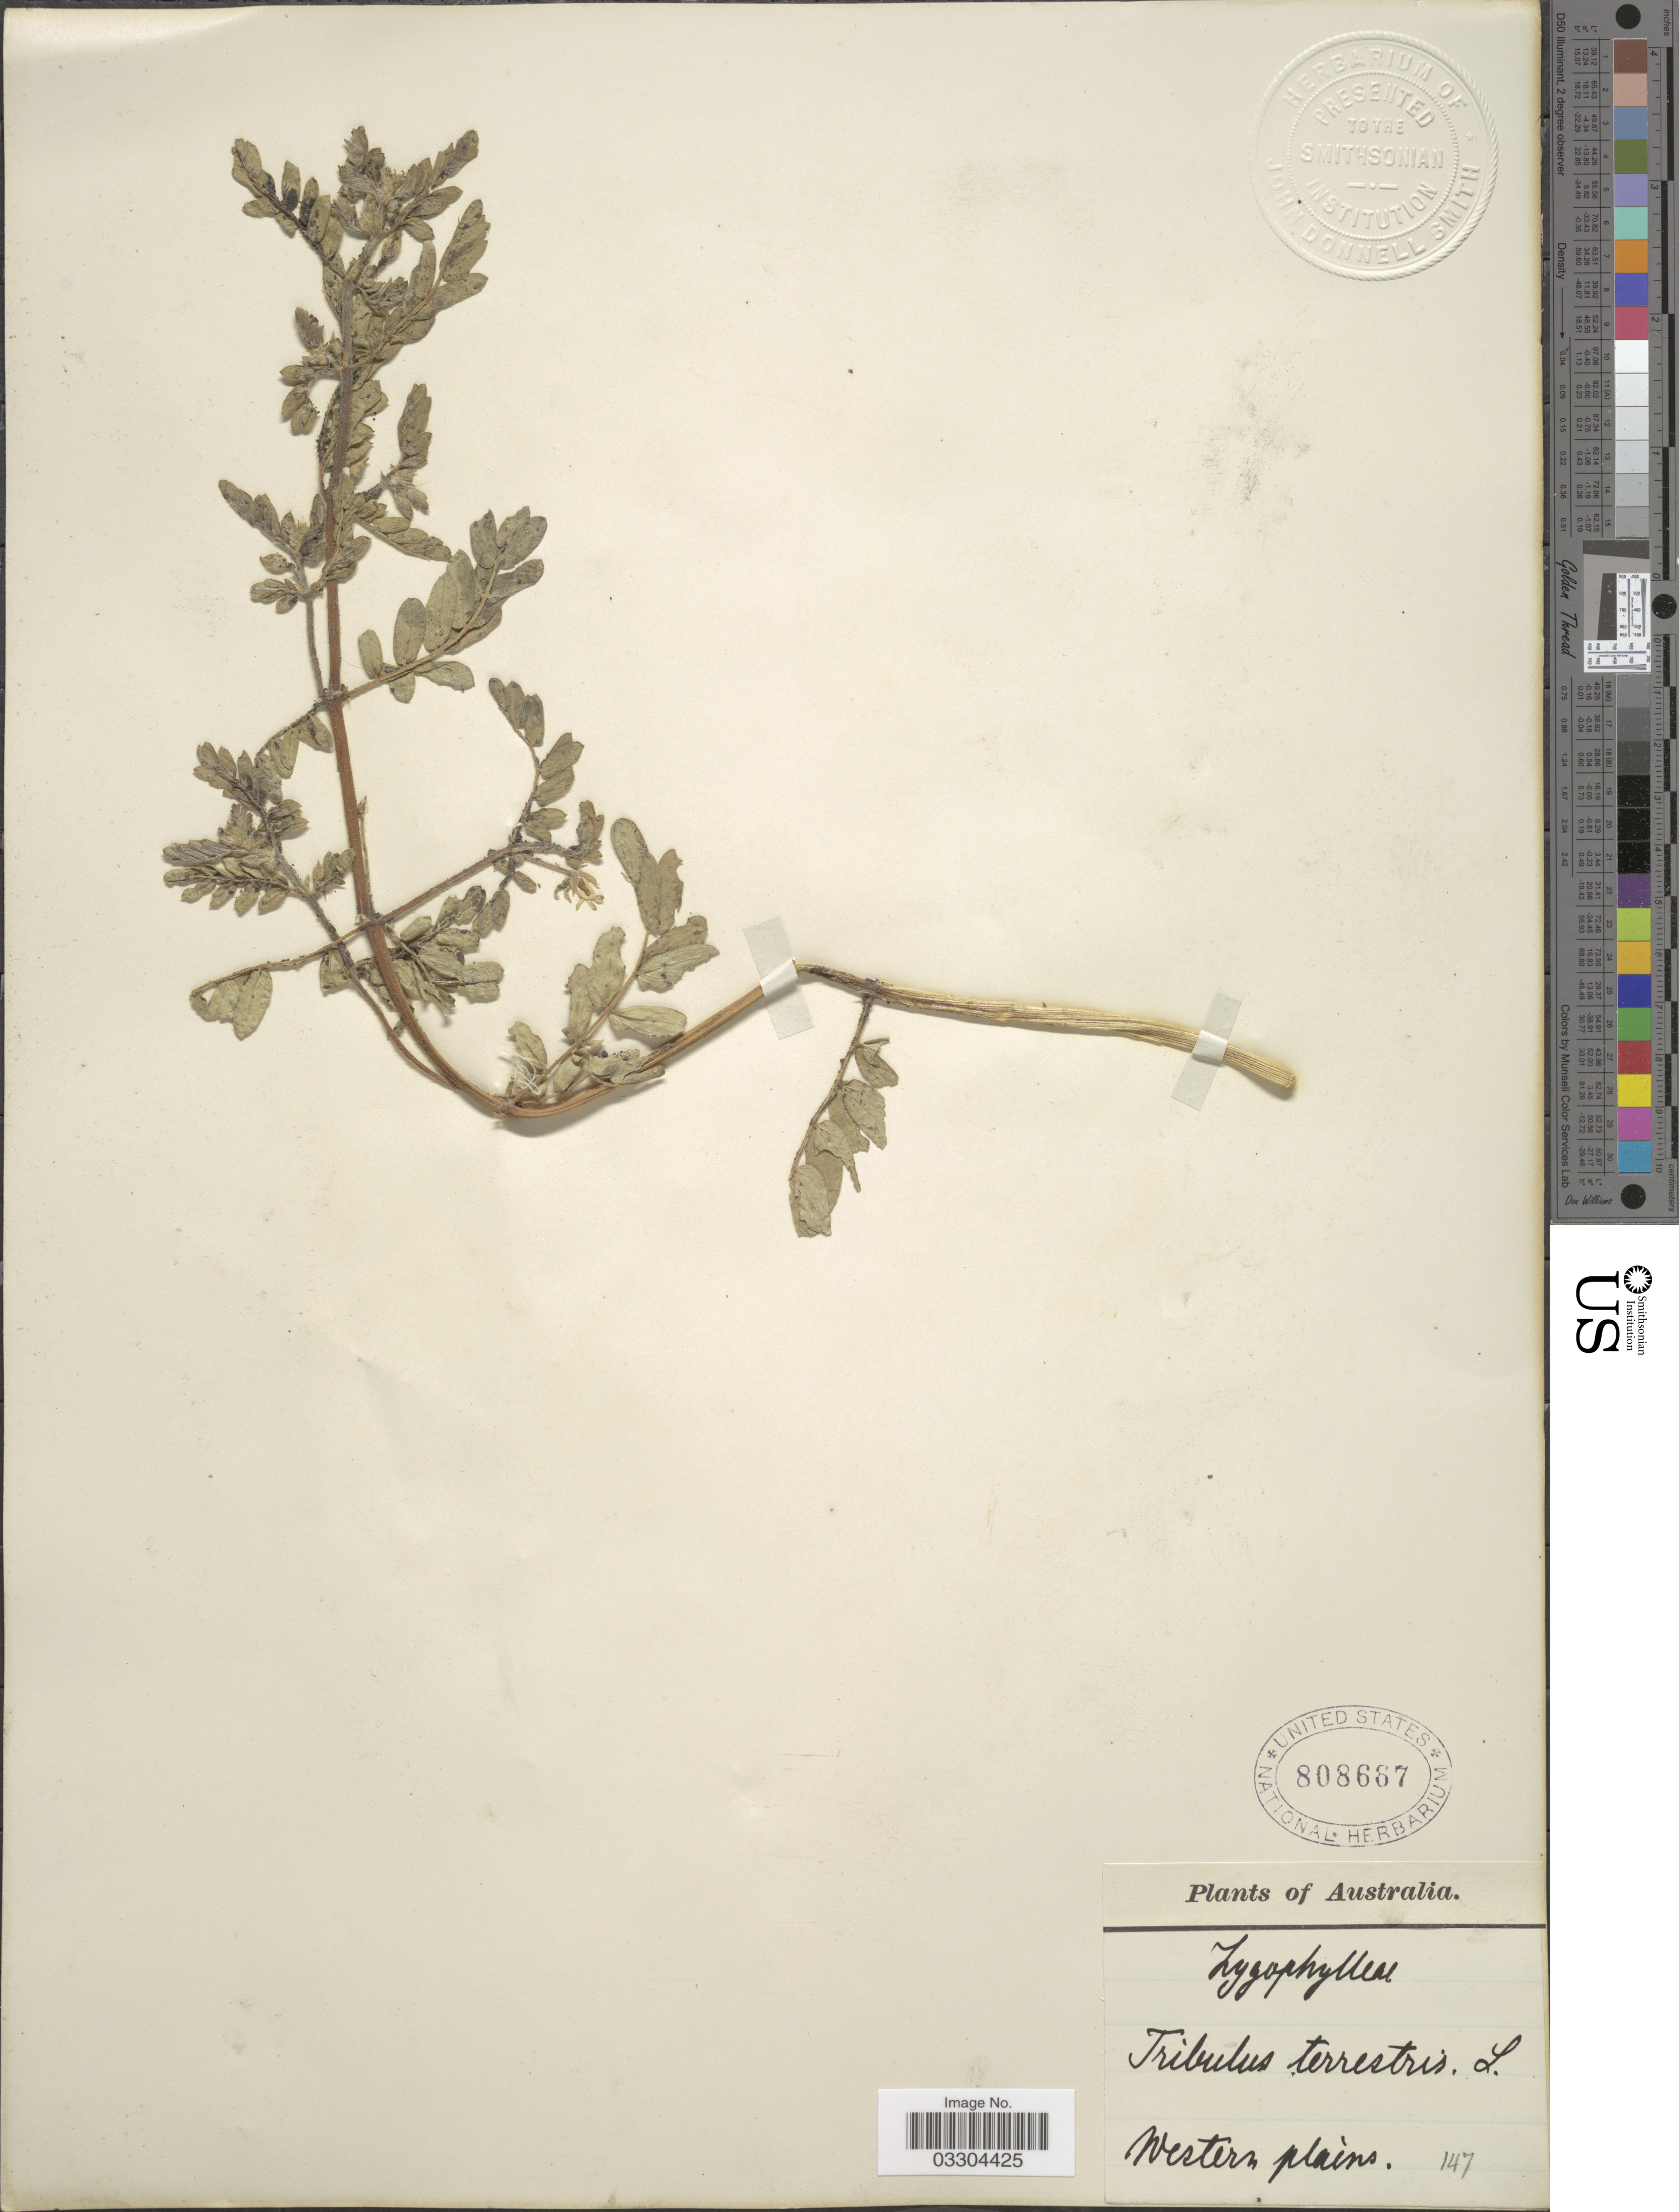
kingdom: Plantae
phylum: Tracheophyta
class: Magnoliopsida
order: Zygophyllales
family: Zygophyllaceae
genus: Tribulus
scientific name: Tribulus terrestris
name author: L.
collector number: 147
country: Australia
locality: Western plains.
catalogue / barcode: US 808667